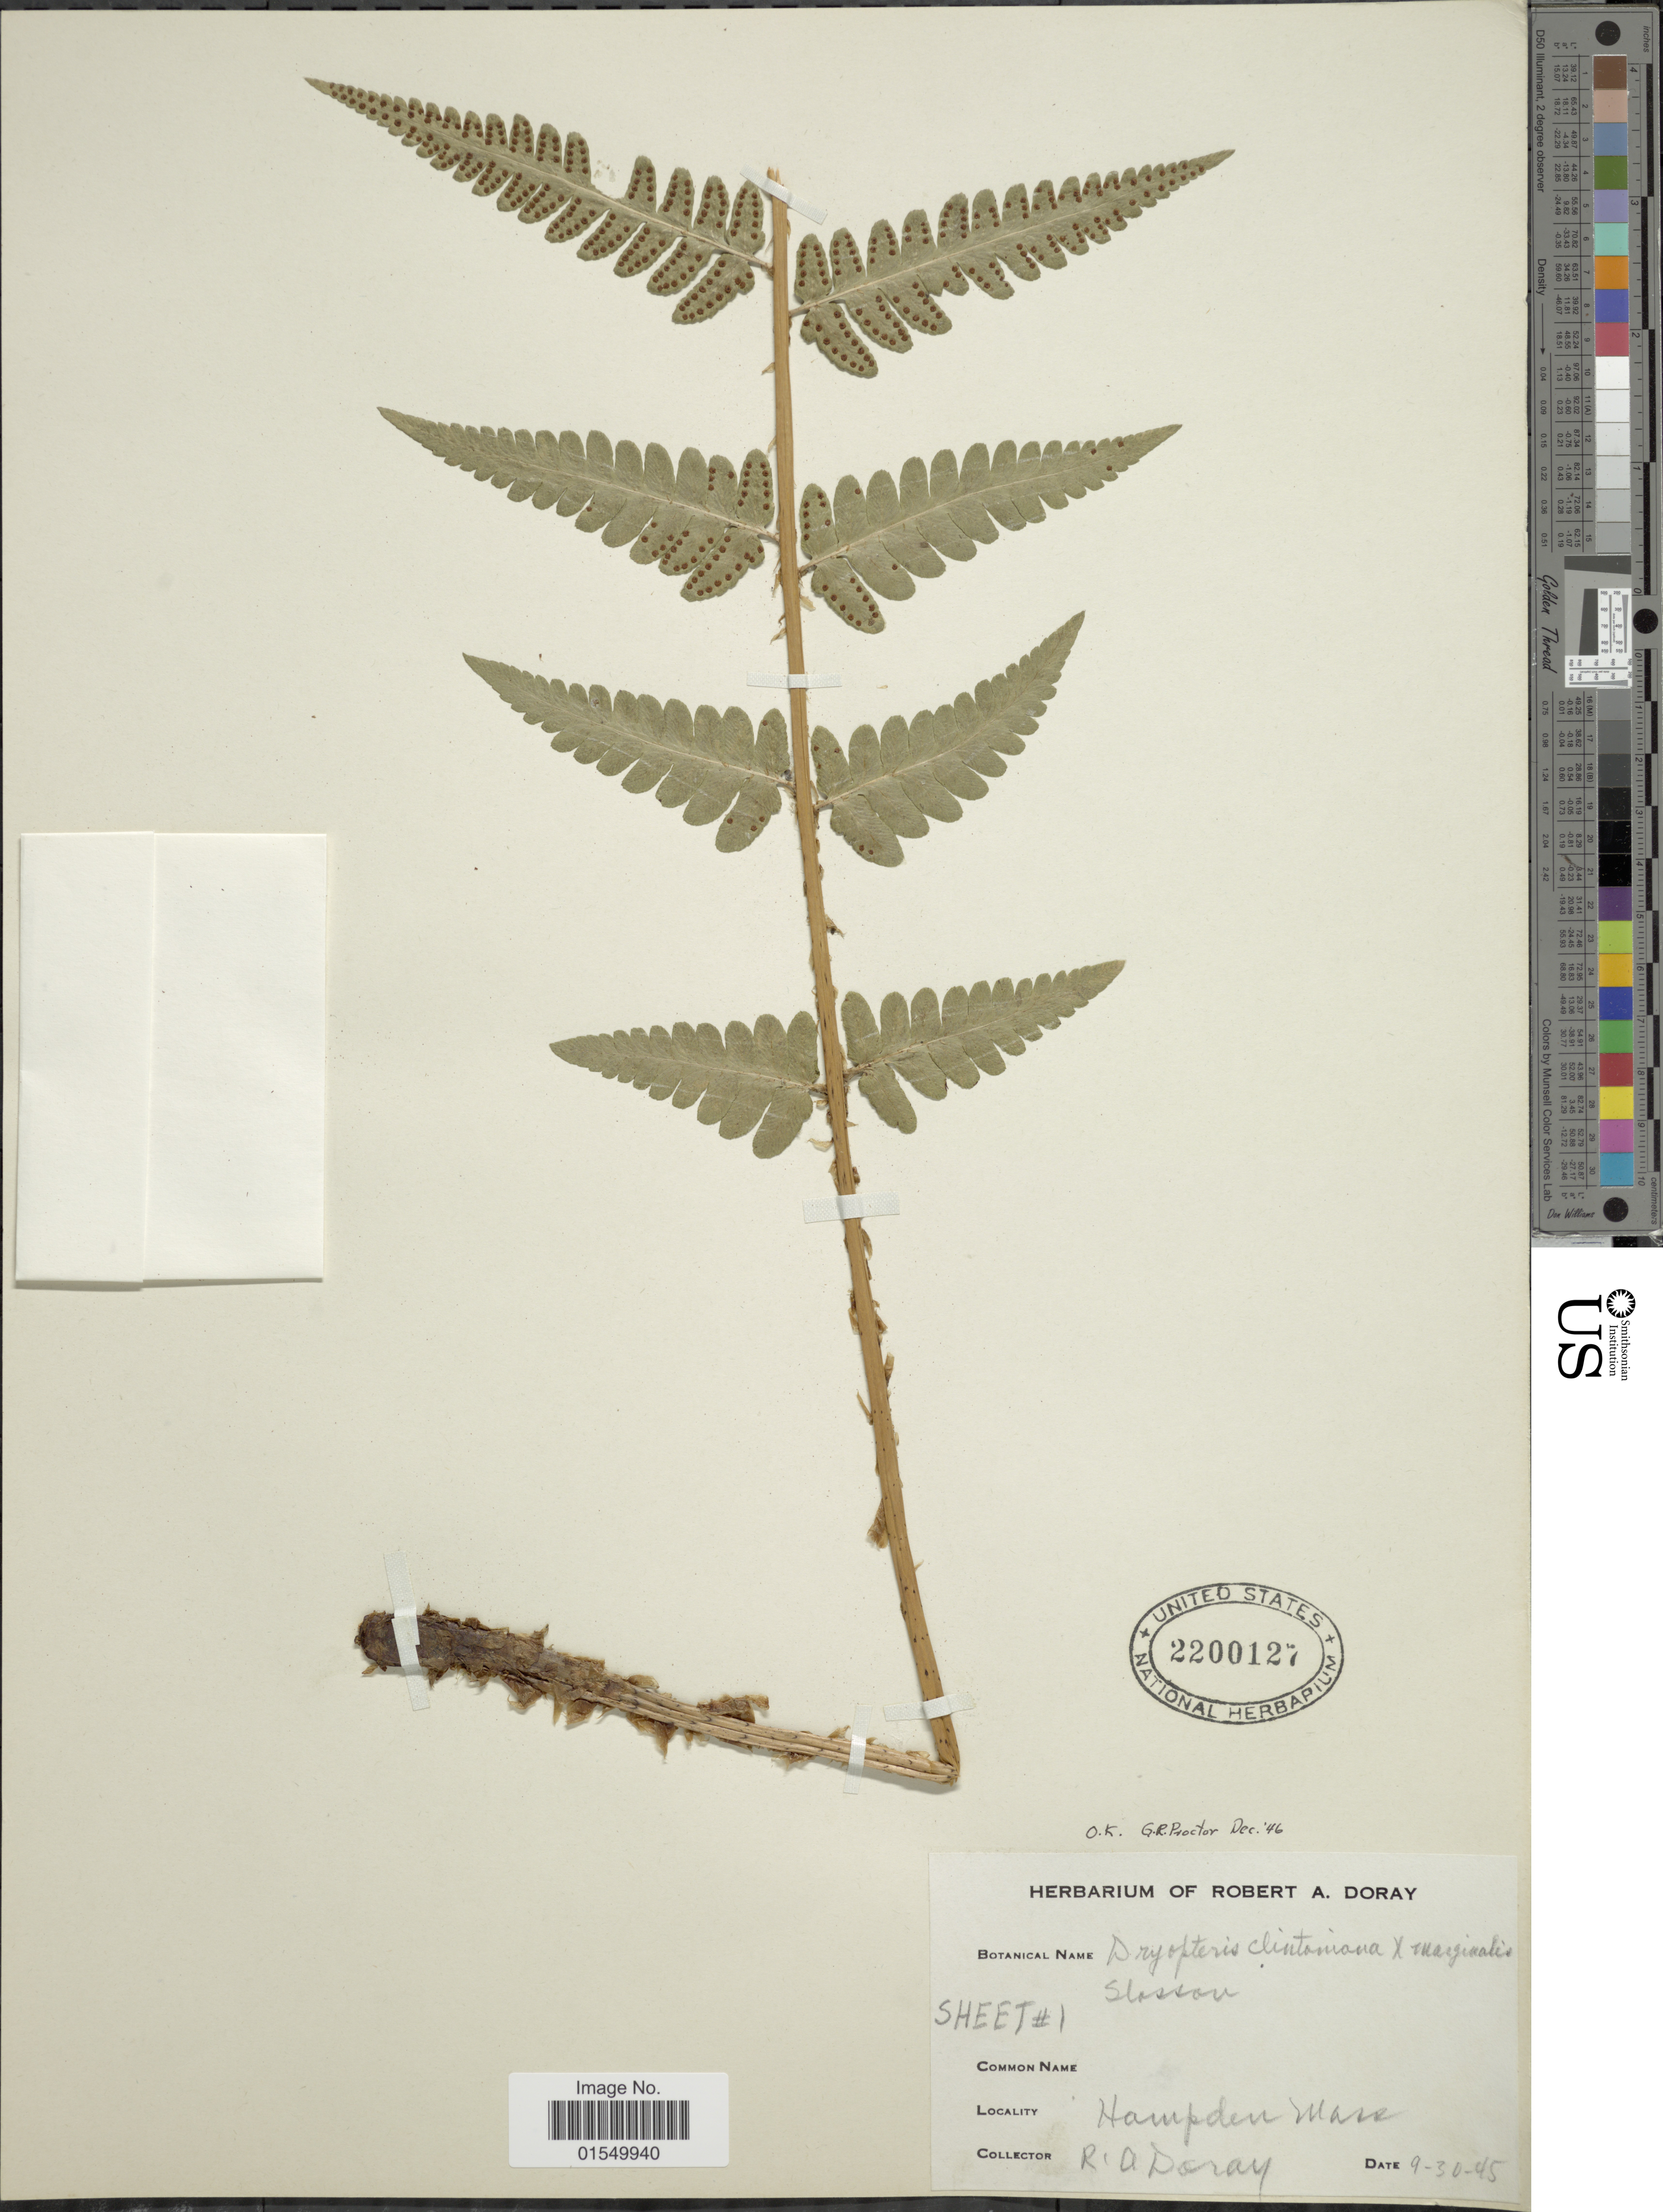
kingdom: Plantae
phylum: Tracheophyta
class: Polypodiopsida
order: Polypodiales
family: Dryopteridaceae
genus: Dryopteris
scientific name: Dryopteris x burgessii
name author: B. Boivin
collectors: R. Doray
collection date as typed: Transcribed d/m/y: 30/9/45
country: United States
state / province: Massachusetts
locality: Hampden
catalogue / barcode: US 2200127